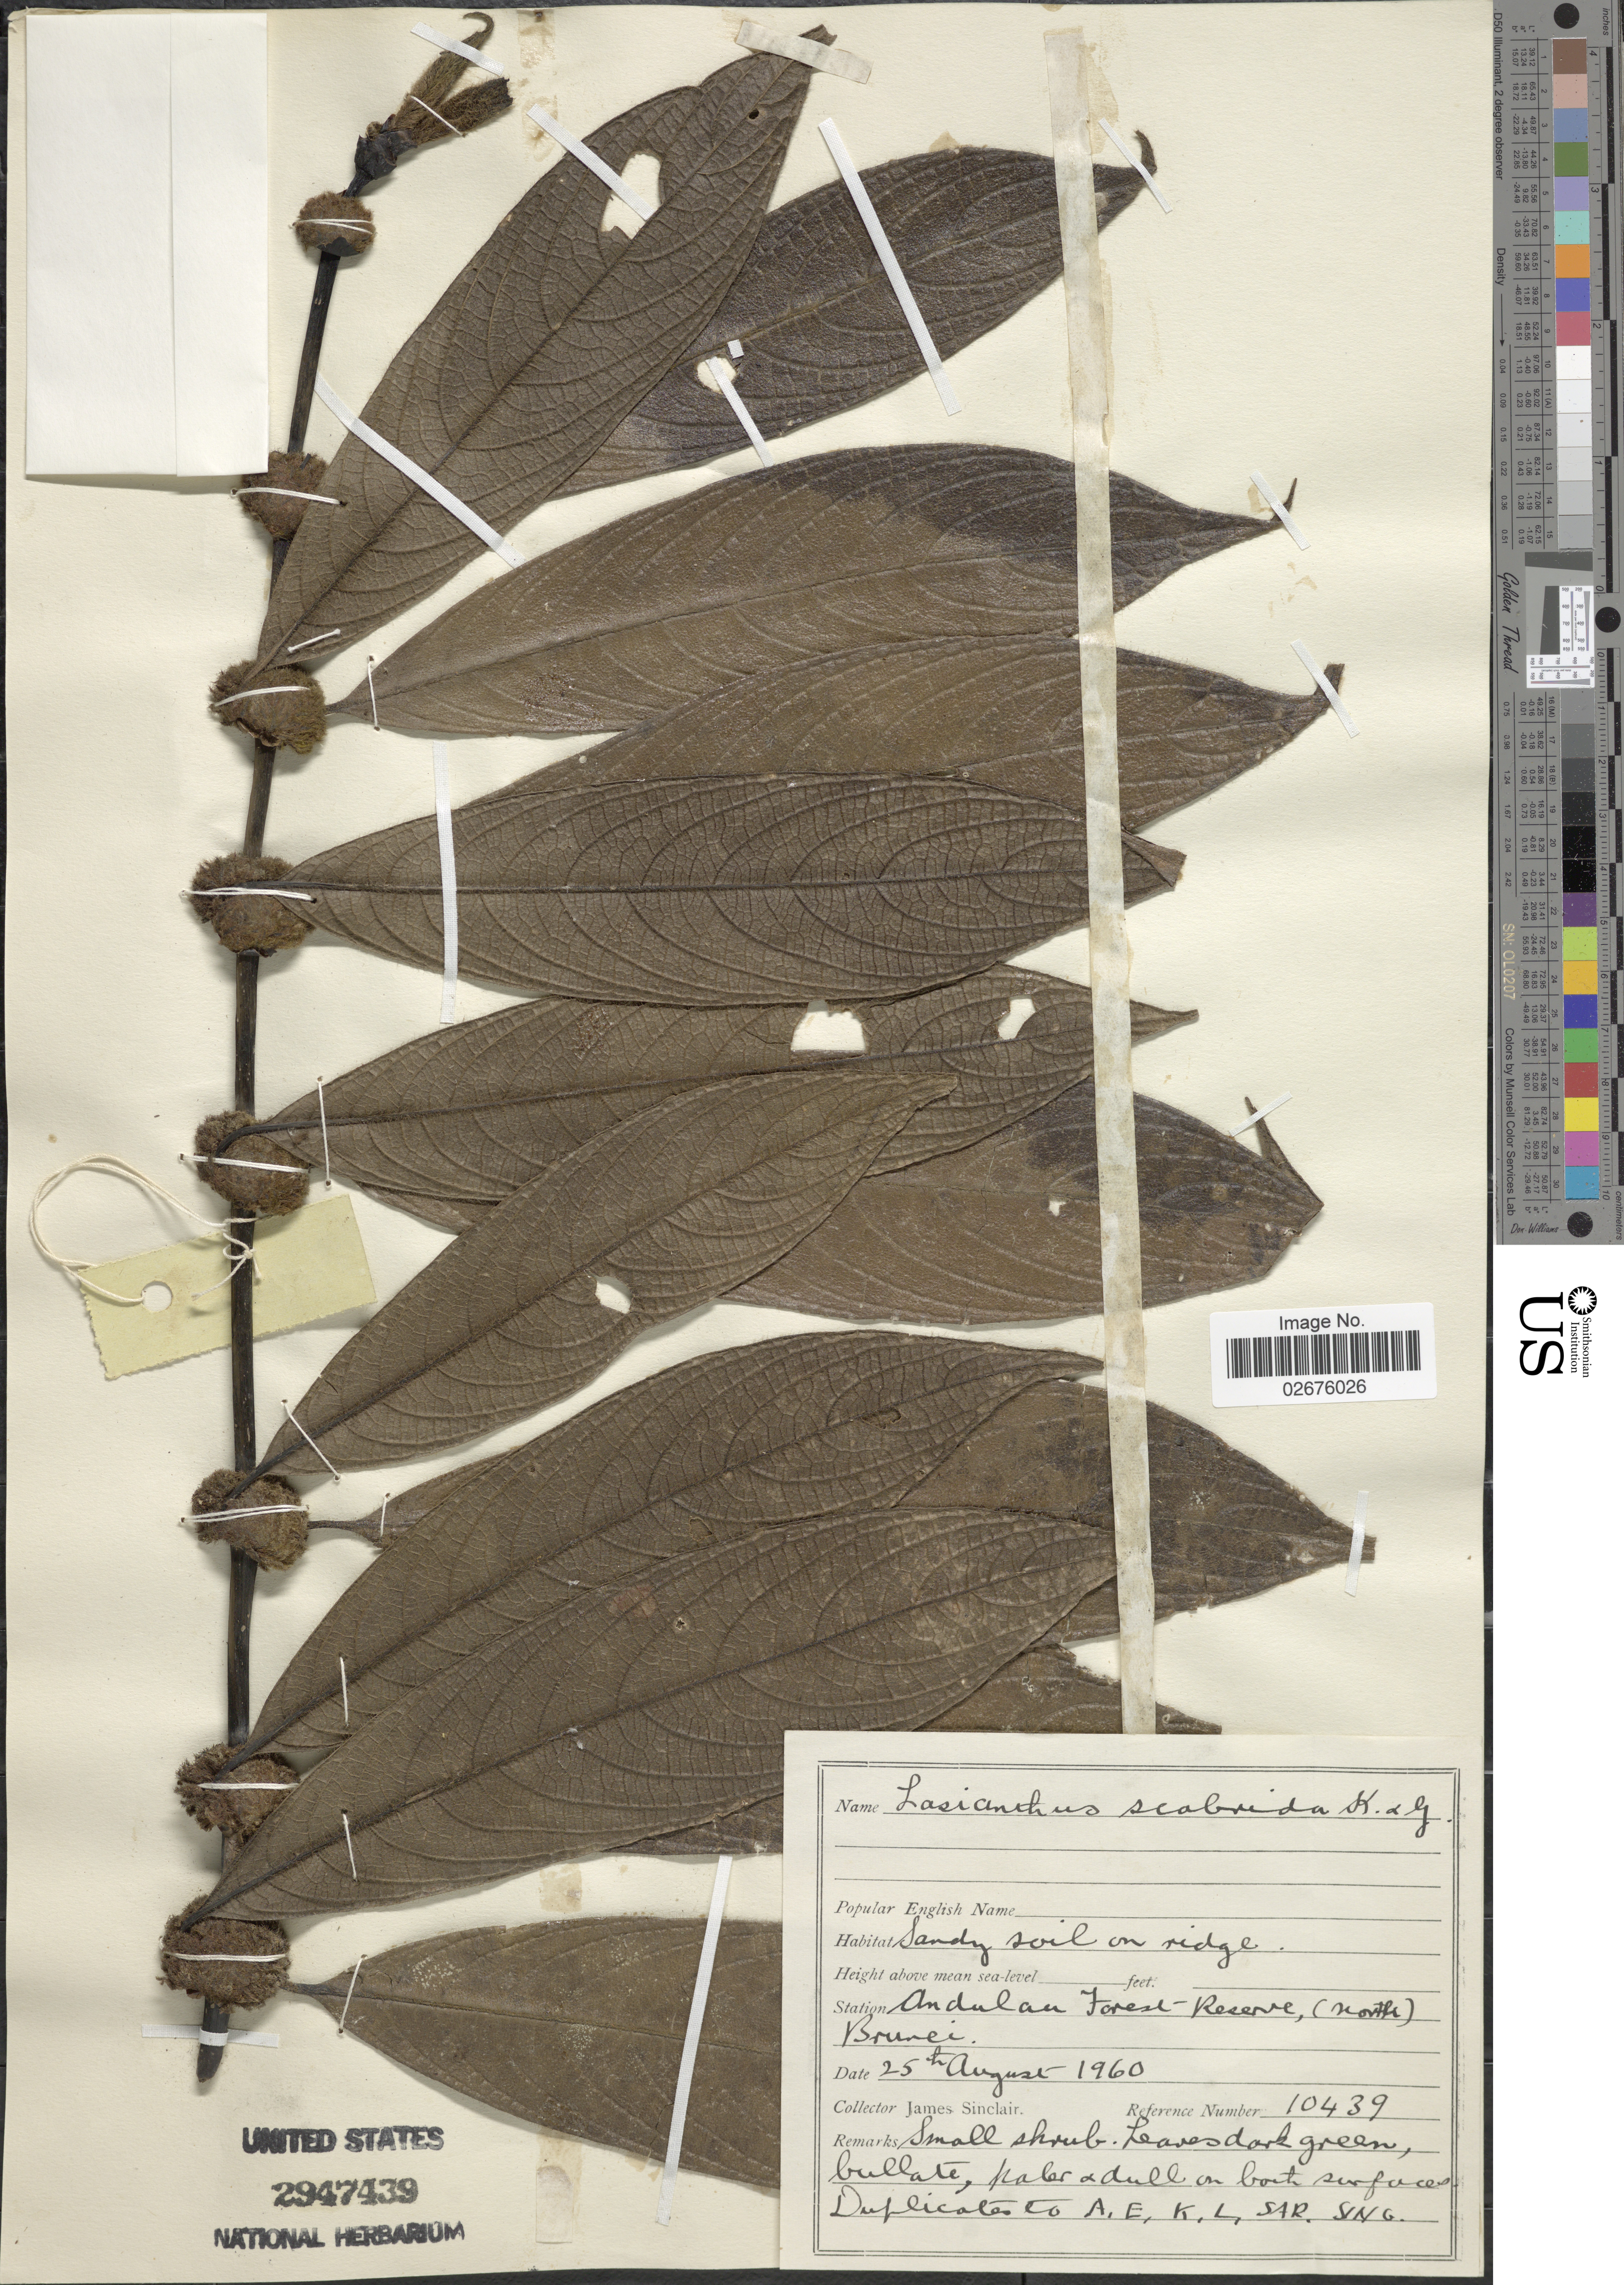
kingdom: Plantae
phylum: Tracheophyta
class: Magnoliopsida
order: Gentianales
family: Rubiaceae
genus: Lasianthus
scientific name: Lasianthus scabridus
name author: King & Gamble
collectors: J. Sinclair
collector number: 10439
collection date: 1960-08-25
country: Brunei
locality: Andulan Forest Reserve, (north)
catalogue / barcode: US 2947439